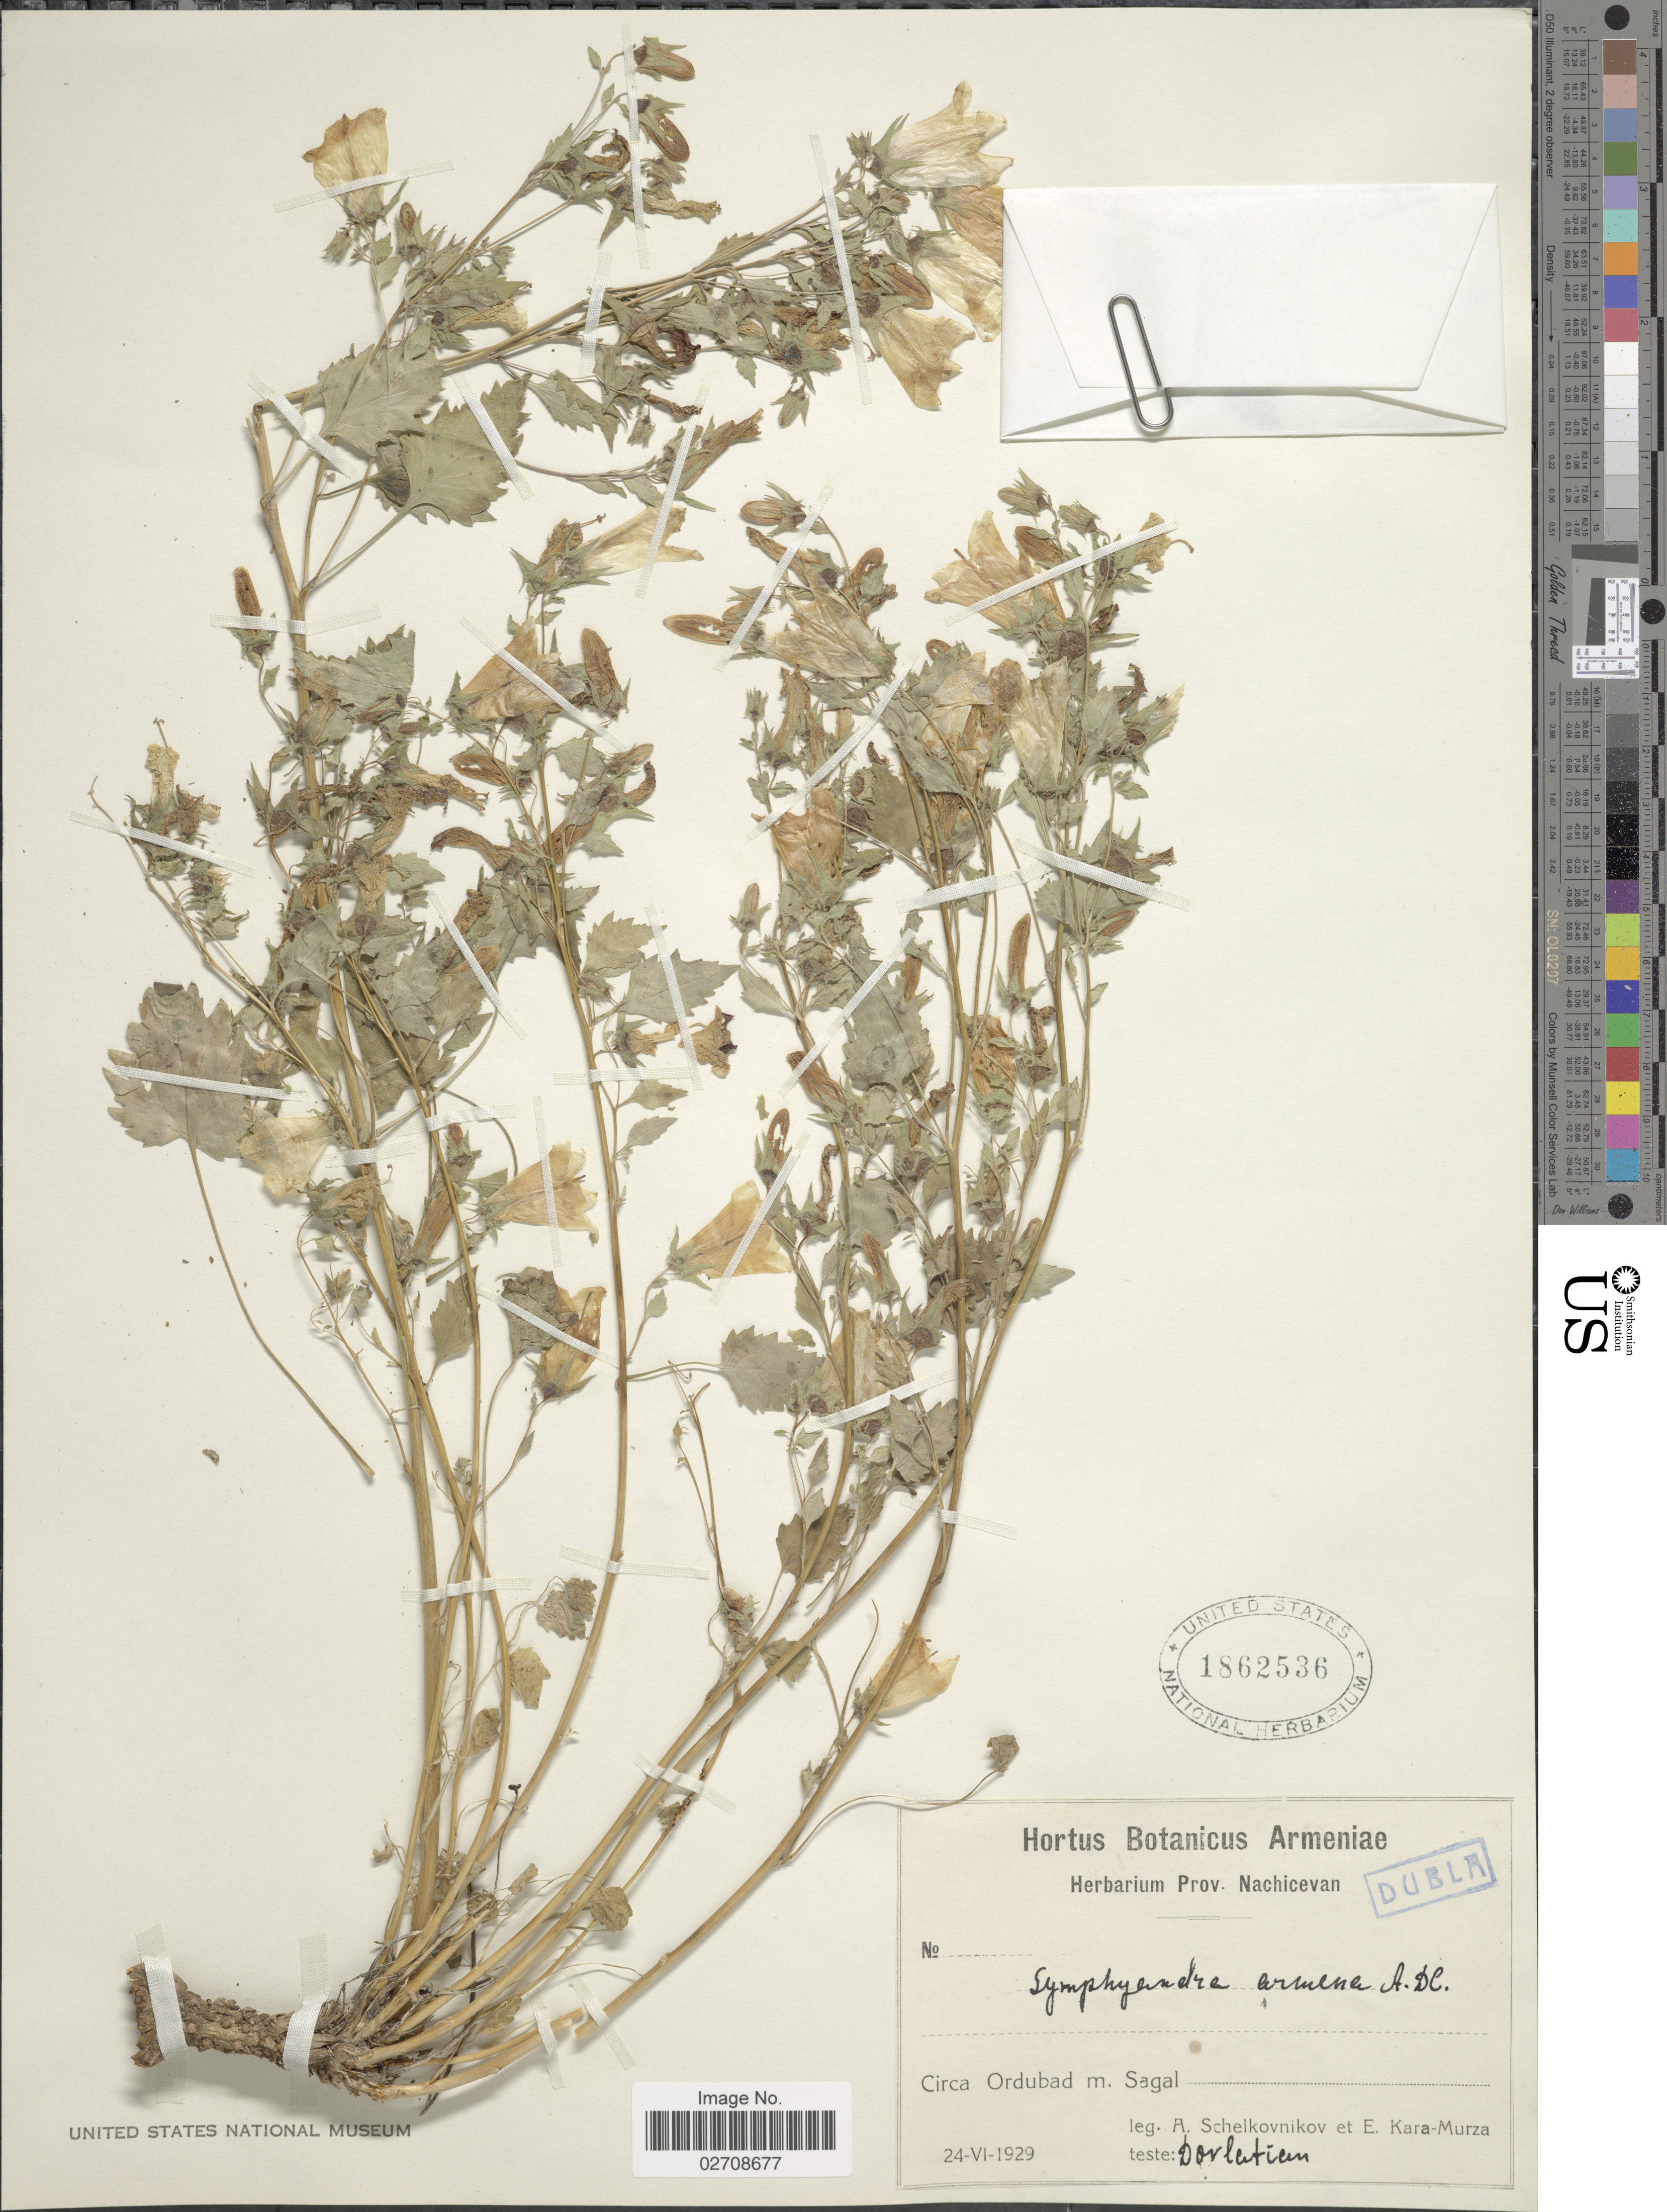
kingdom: Plantae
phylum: Tracheophyta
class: Magnoliopsida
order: Asterales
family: Campanulaceae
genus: Symphyandra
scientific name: Symphyandra armena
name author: A. DC.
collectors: A. B. Schelkovnikov & E. Kara-Murza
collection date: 1929-06-24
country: Azerbaijan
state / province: Nakhchivan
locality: Circa Ordubad m. Sagal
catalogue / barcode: US 1862536